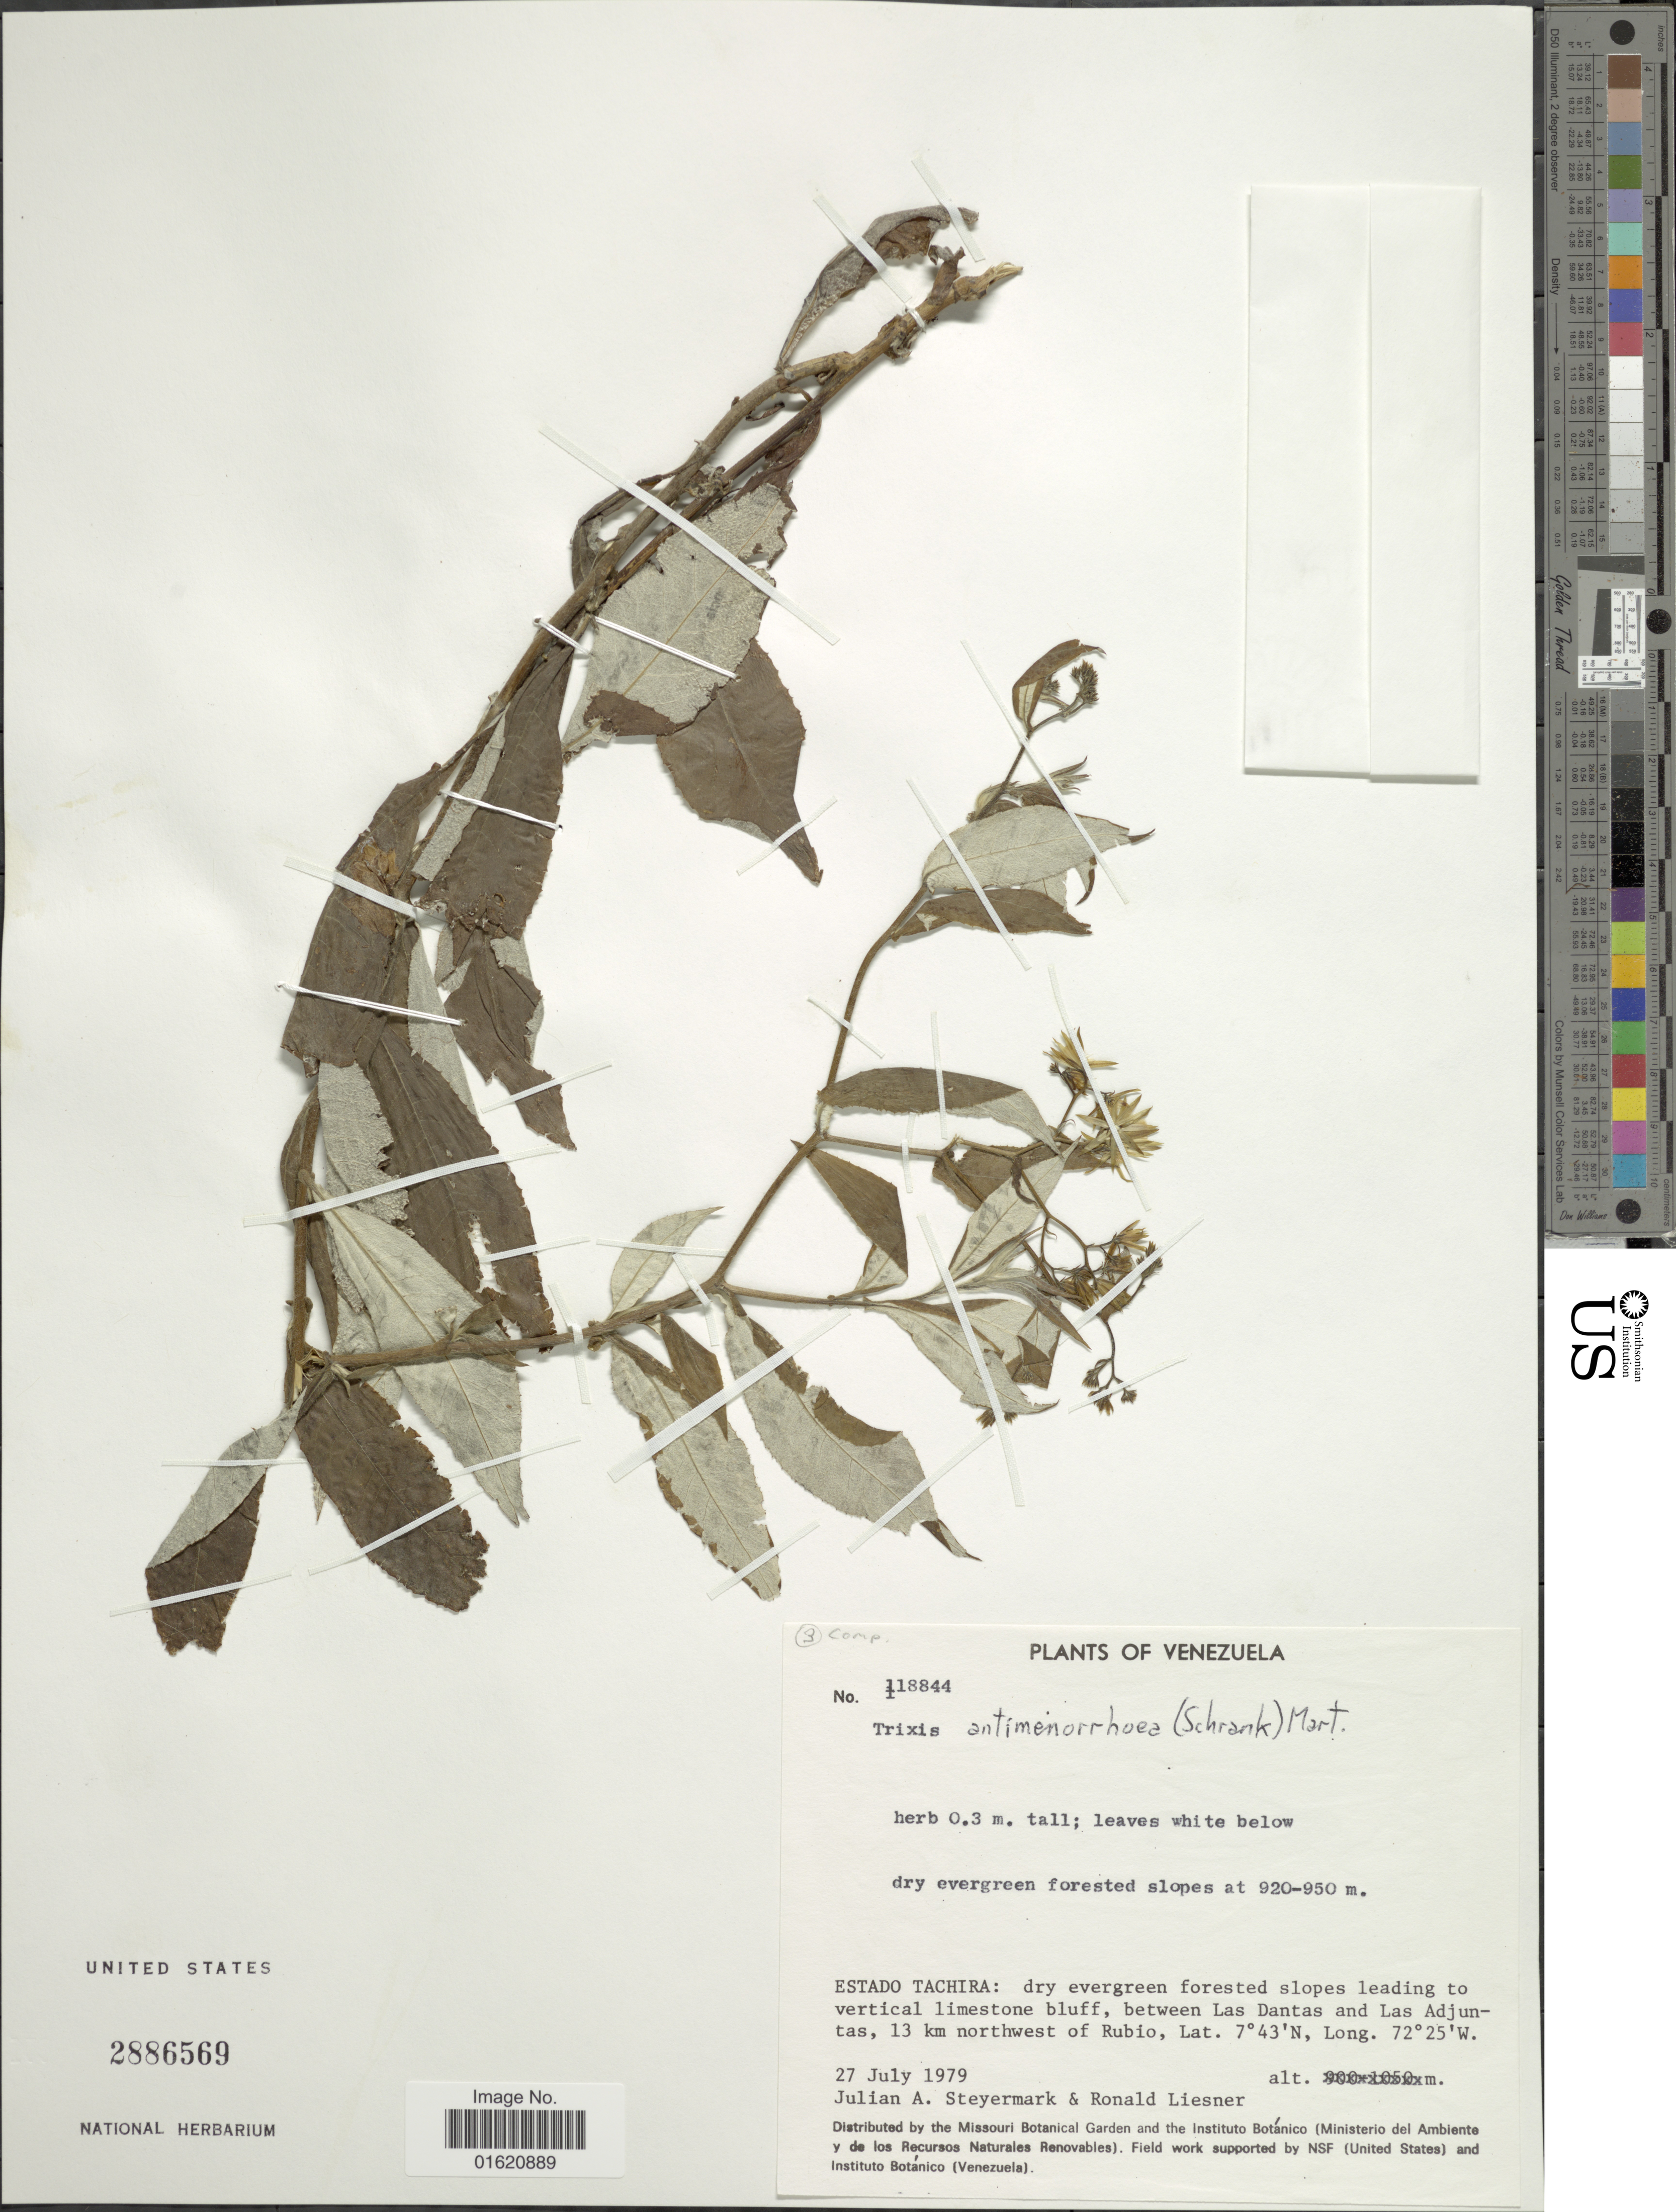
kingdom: Plantae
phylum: Tracheophyta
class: Magnoliopsida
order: Asterales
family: Asteraceae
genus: Trixis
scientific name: Trixis antimenorrhoea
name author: (Schrank) Mart. ex Kuntze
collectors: J. Steyermark & R. L. Liesner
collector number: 118844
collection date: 1979-07-27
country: Venezuela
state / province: Tachira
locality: Dry evergreen forested slopes to vertical limestone bluff, between Las Dantas and Las Adjunta, 13 km northwest of Rubio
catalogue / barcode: US 2886569